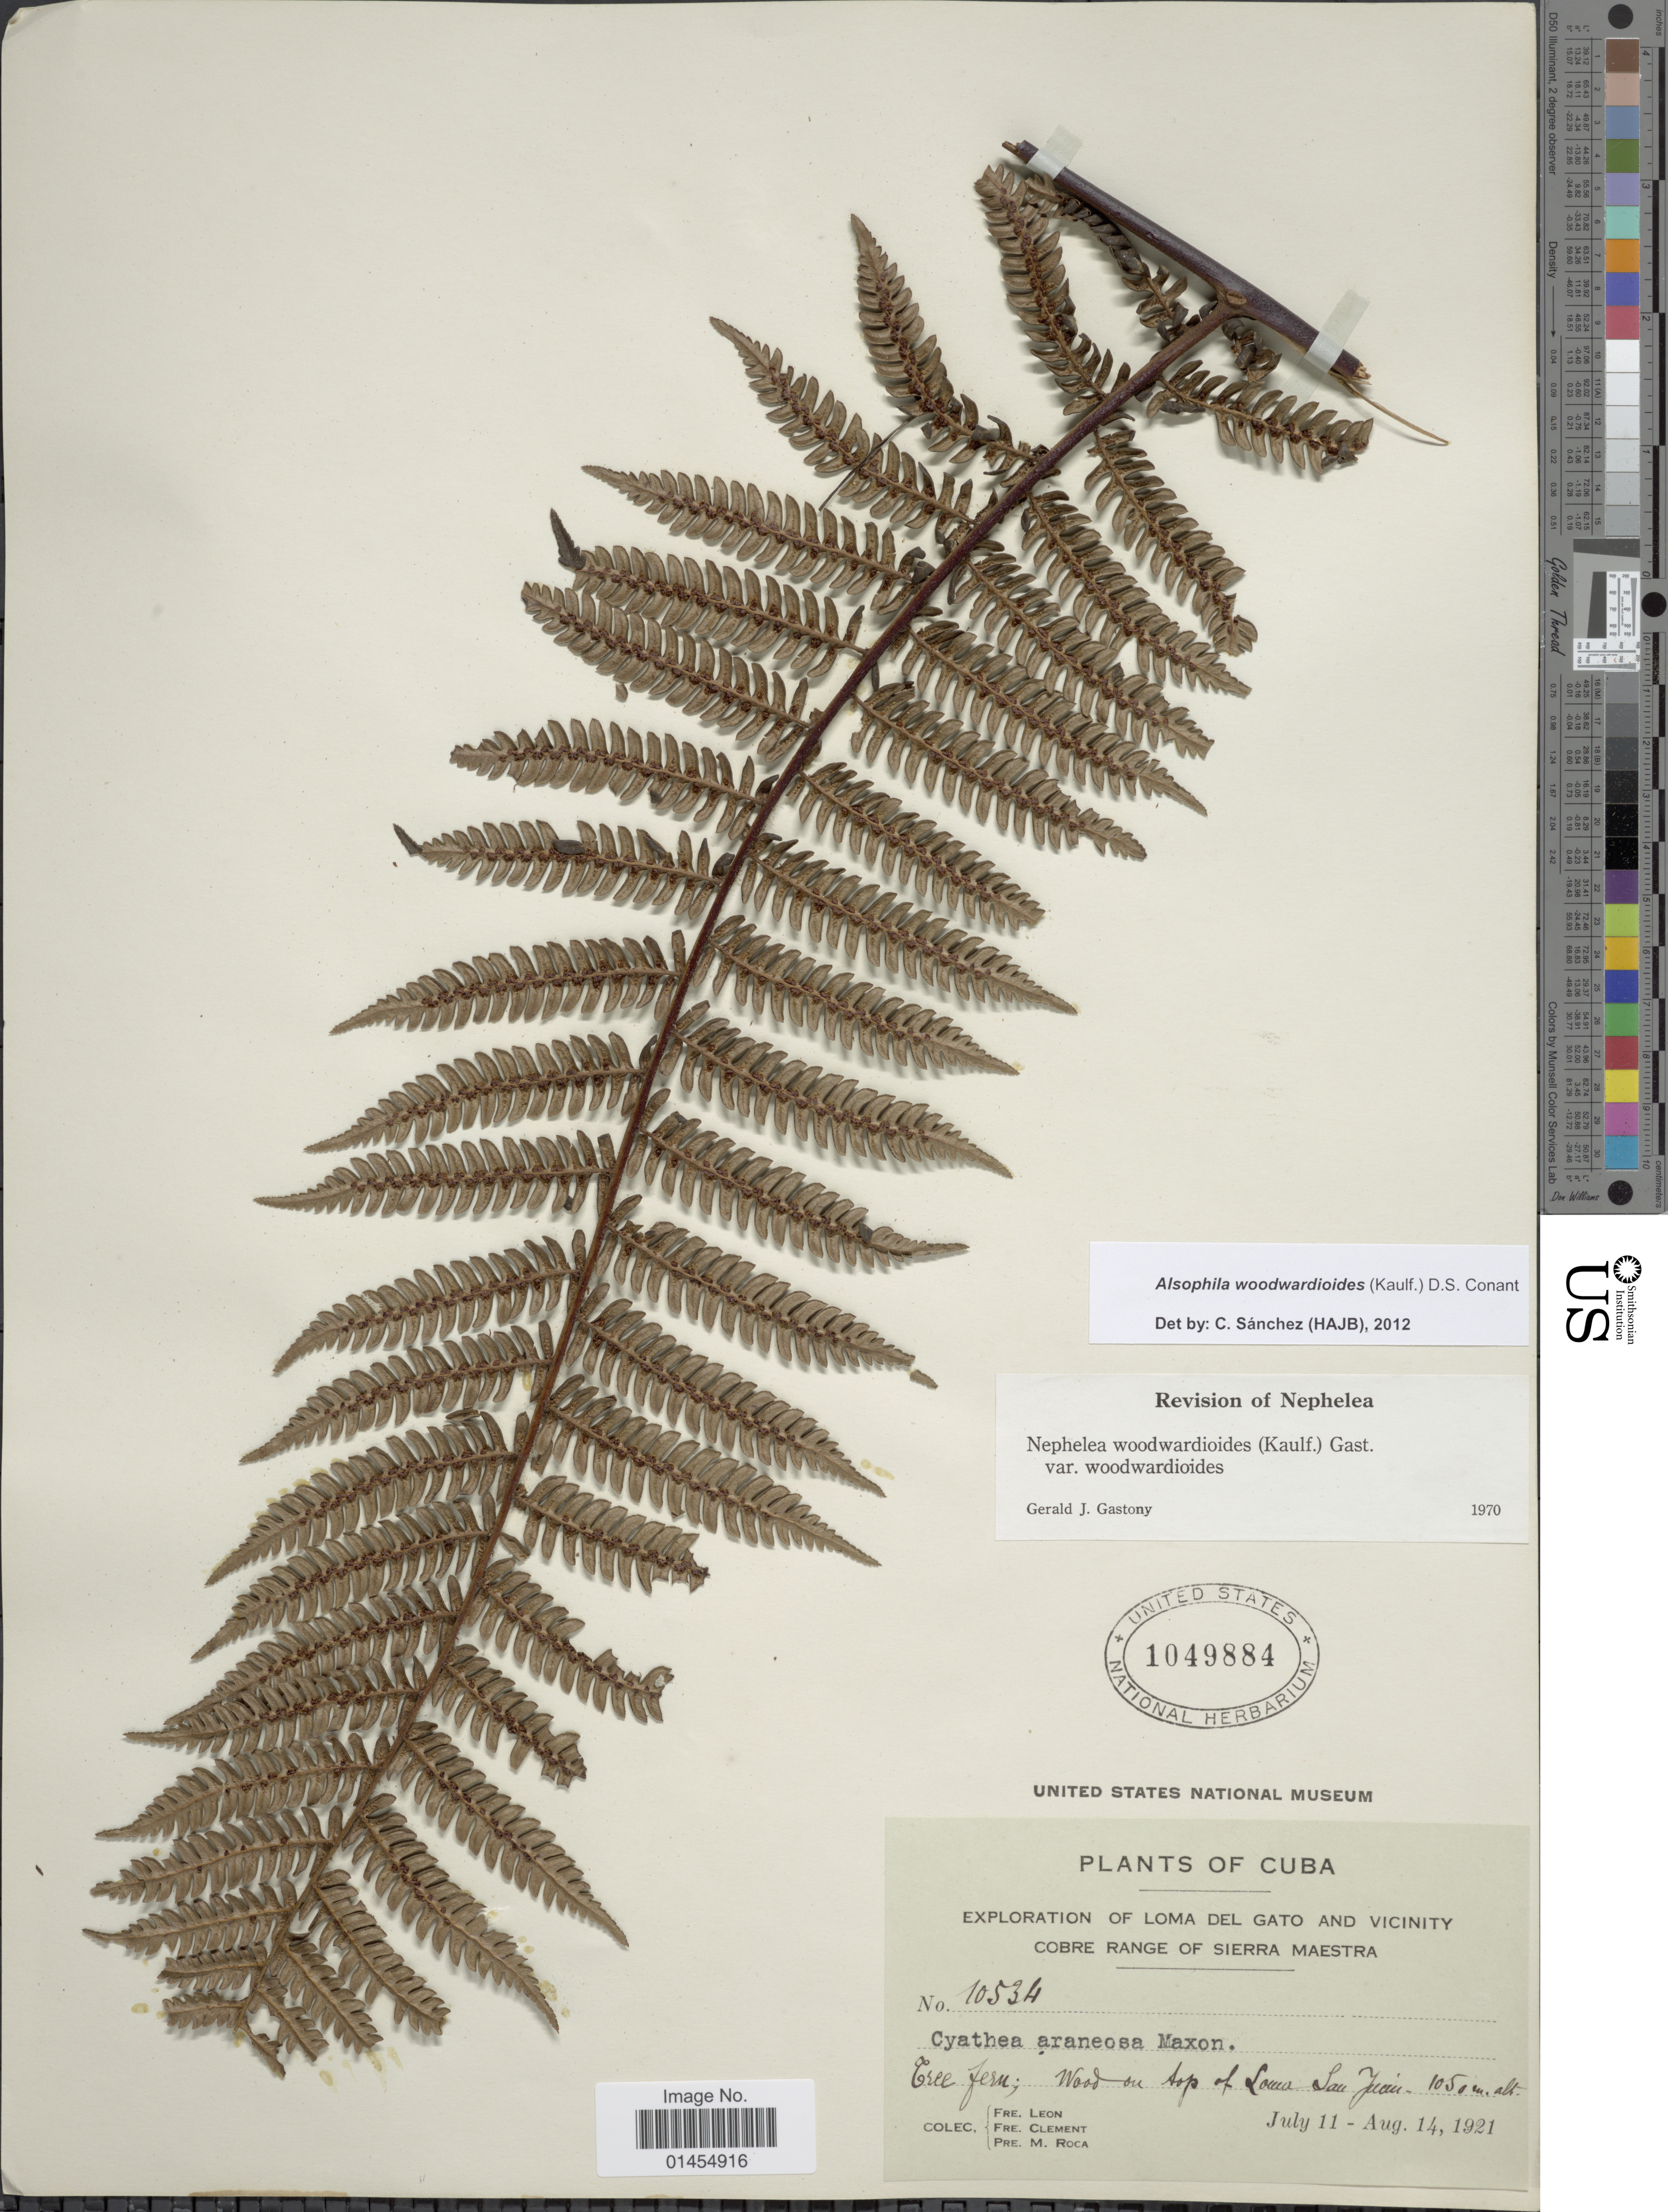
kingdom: Plantae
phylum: Tracheophyta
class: Polypodiopsida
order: Cyatheales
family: Cyatheaceae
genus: Alsophila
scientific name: Alsophila woodwardioides var. woodwardioides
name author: (Kaulf.) D.S. Conant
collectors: Bro. León, B. Clement & P. Roca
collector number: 10534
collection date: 1921-07-11/1921-08-14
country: Cuba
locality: Exploration of Loma del Gato and Vicinity. Cobre Range of Sierra Maestra. Wood on top of Loma San Juan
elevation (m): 1050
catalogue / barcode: US 1049884